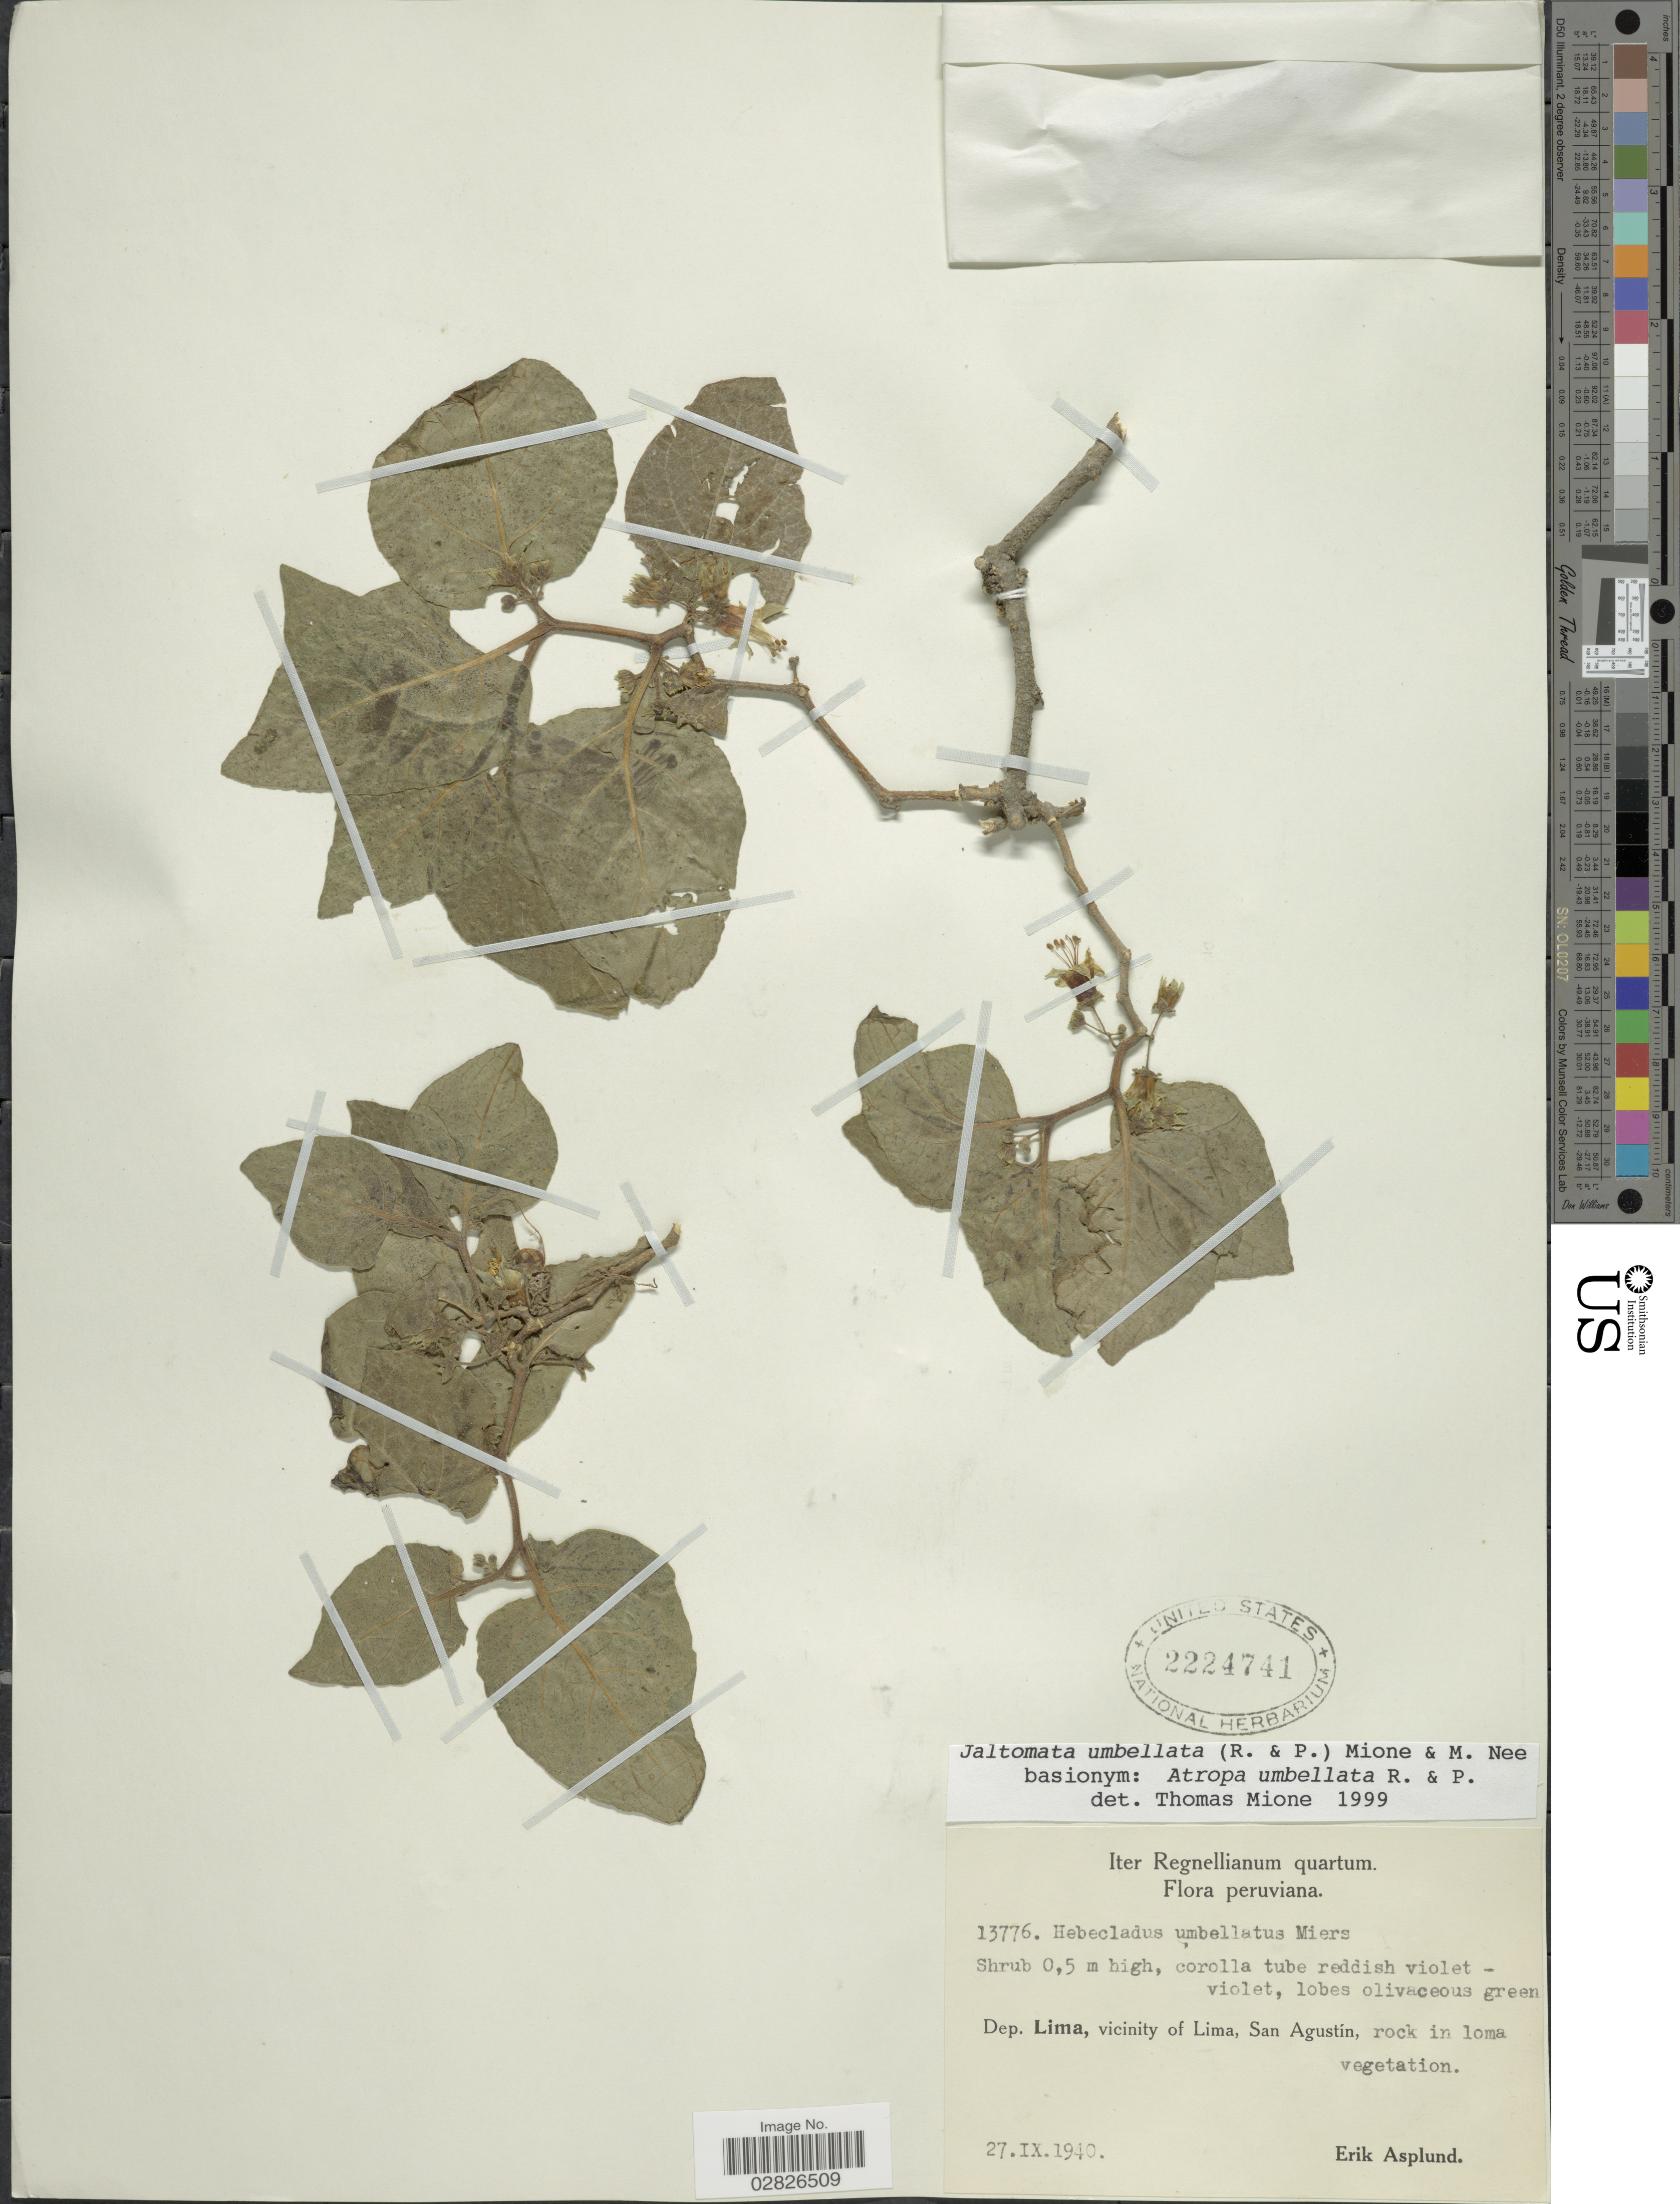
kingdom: Plantae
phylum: Tracheophyta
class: Magnoliopsida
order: Solanales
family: Solanaceae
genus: Jaltomata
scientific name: Jaltomata umbellata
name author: (Ruiz & Pav.) Mione & M. Nee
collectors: E. Asplund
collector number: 13776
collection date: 1940-09-27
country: Peru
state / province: Lima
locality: Dep. Lima, vicinity of Lima, San Augustin.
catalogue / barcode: US 2224741